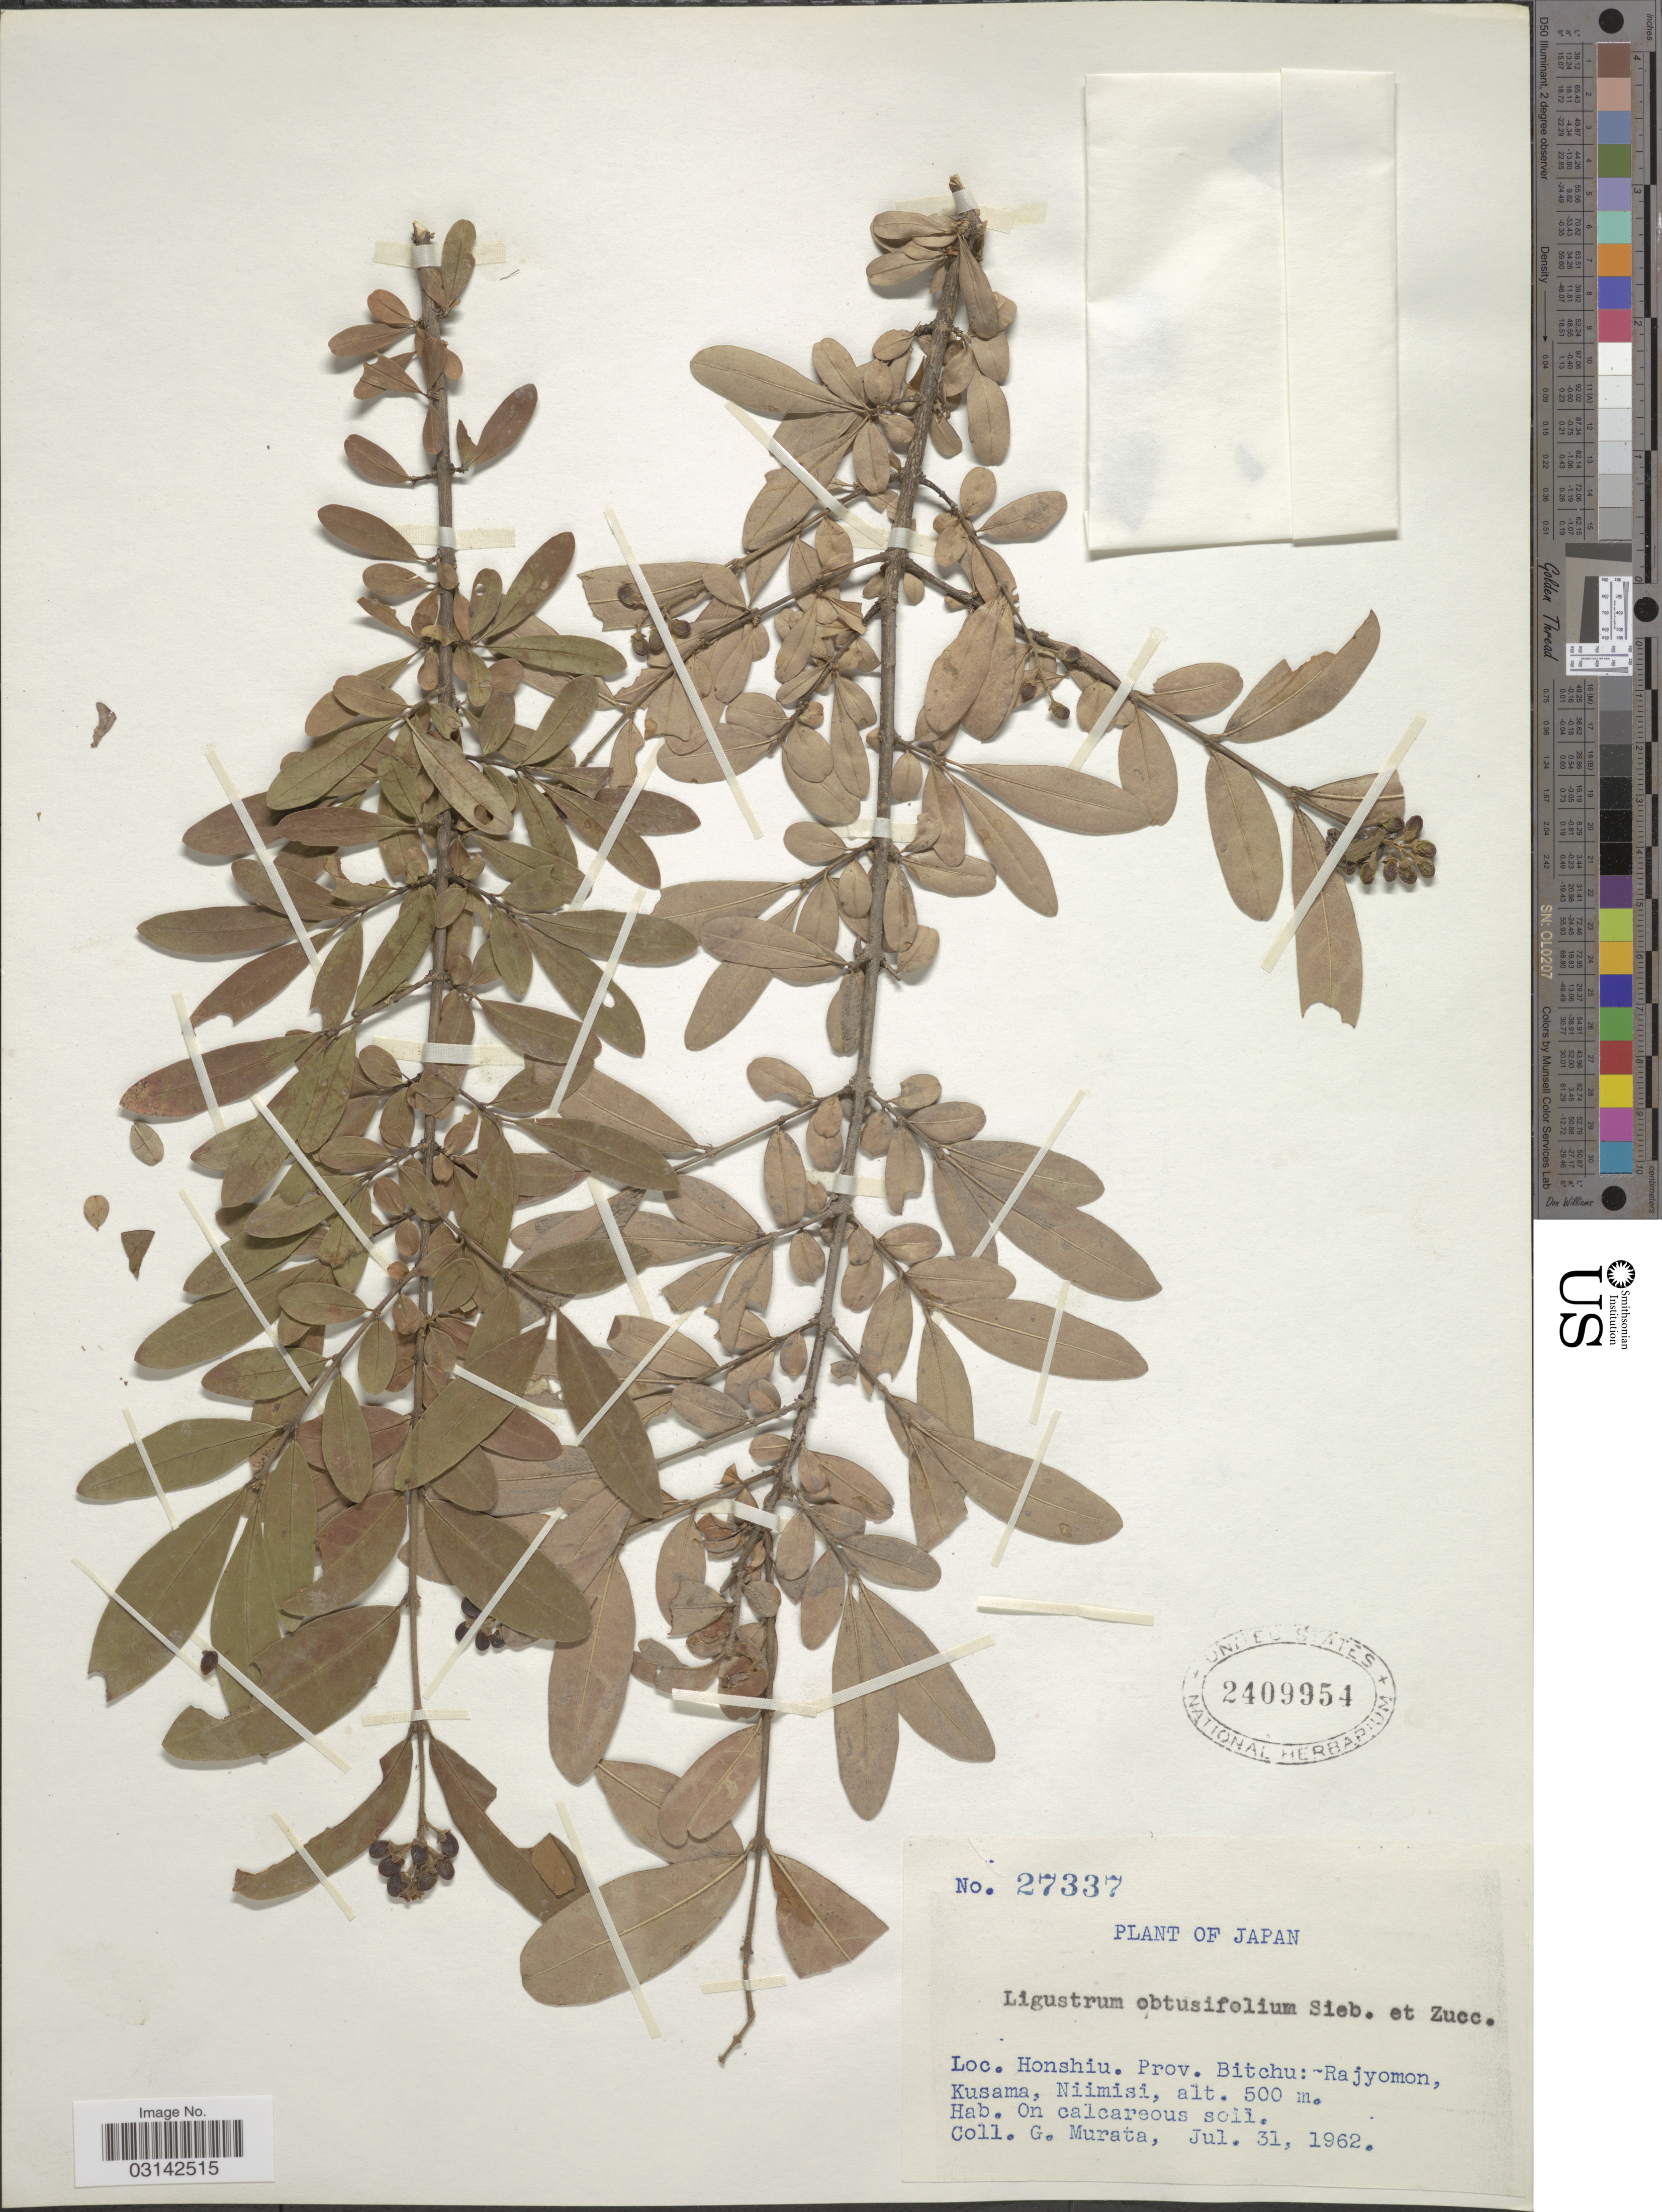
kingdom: Plantae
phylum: Tracheophyta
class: Magnoliopsida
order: Lamiales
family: Oleaceae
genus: Ligustrum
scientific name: Ligustrum obtusifolium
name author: Siebert & Zucc.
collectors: G. Murata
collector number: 27337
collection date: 1962-07-31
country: Japan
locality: Honshiu. Prov. Bitchu: Rajyomon, Kusama, Niimisi.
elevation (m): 500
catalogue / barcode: US 2409954